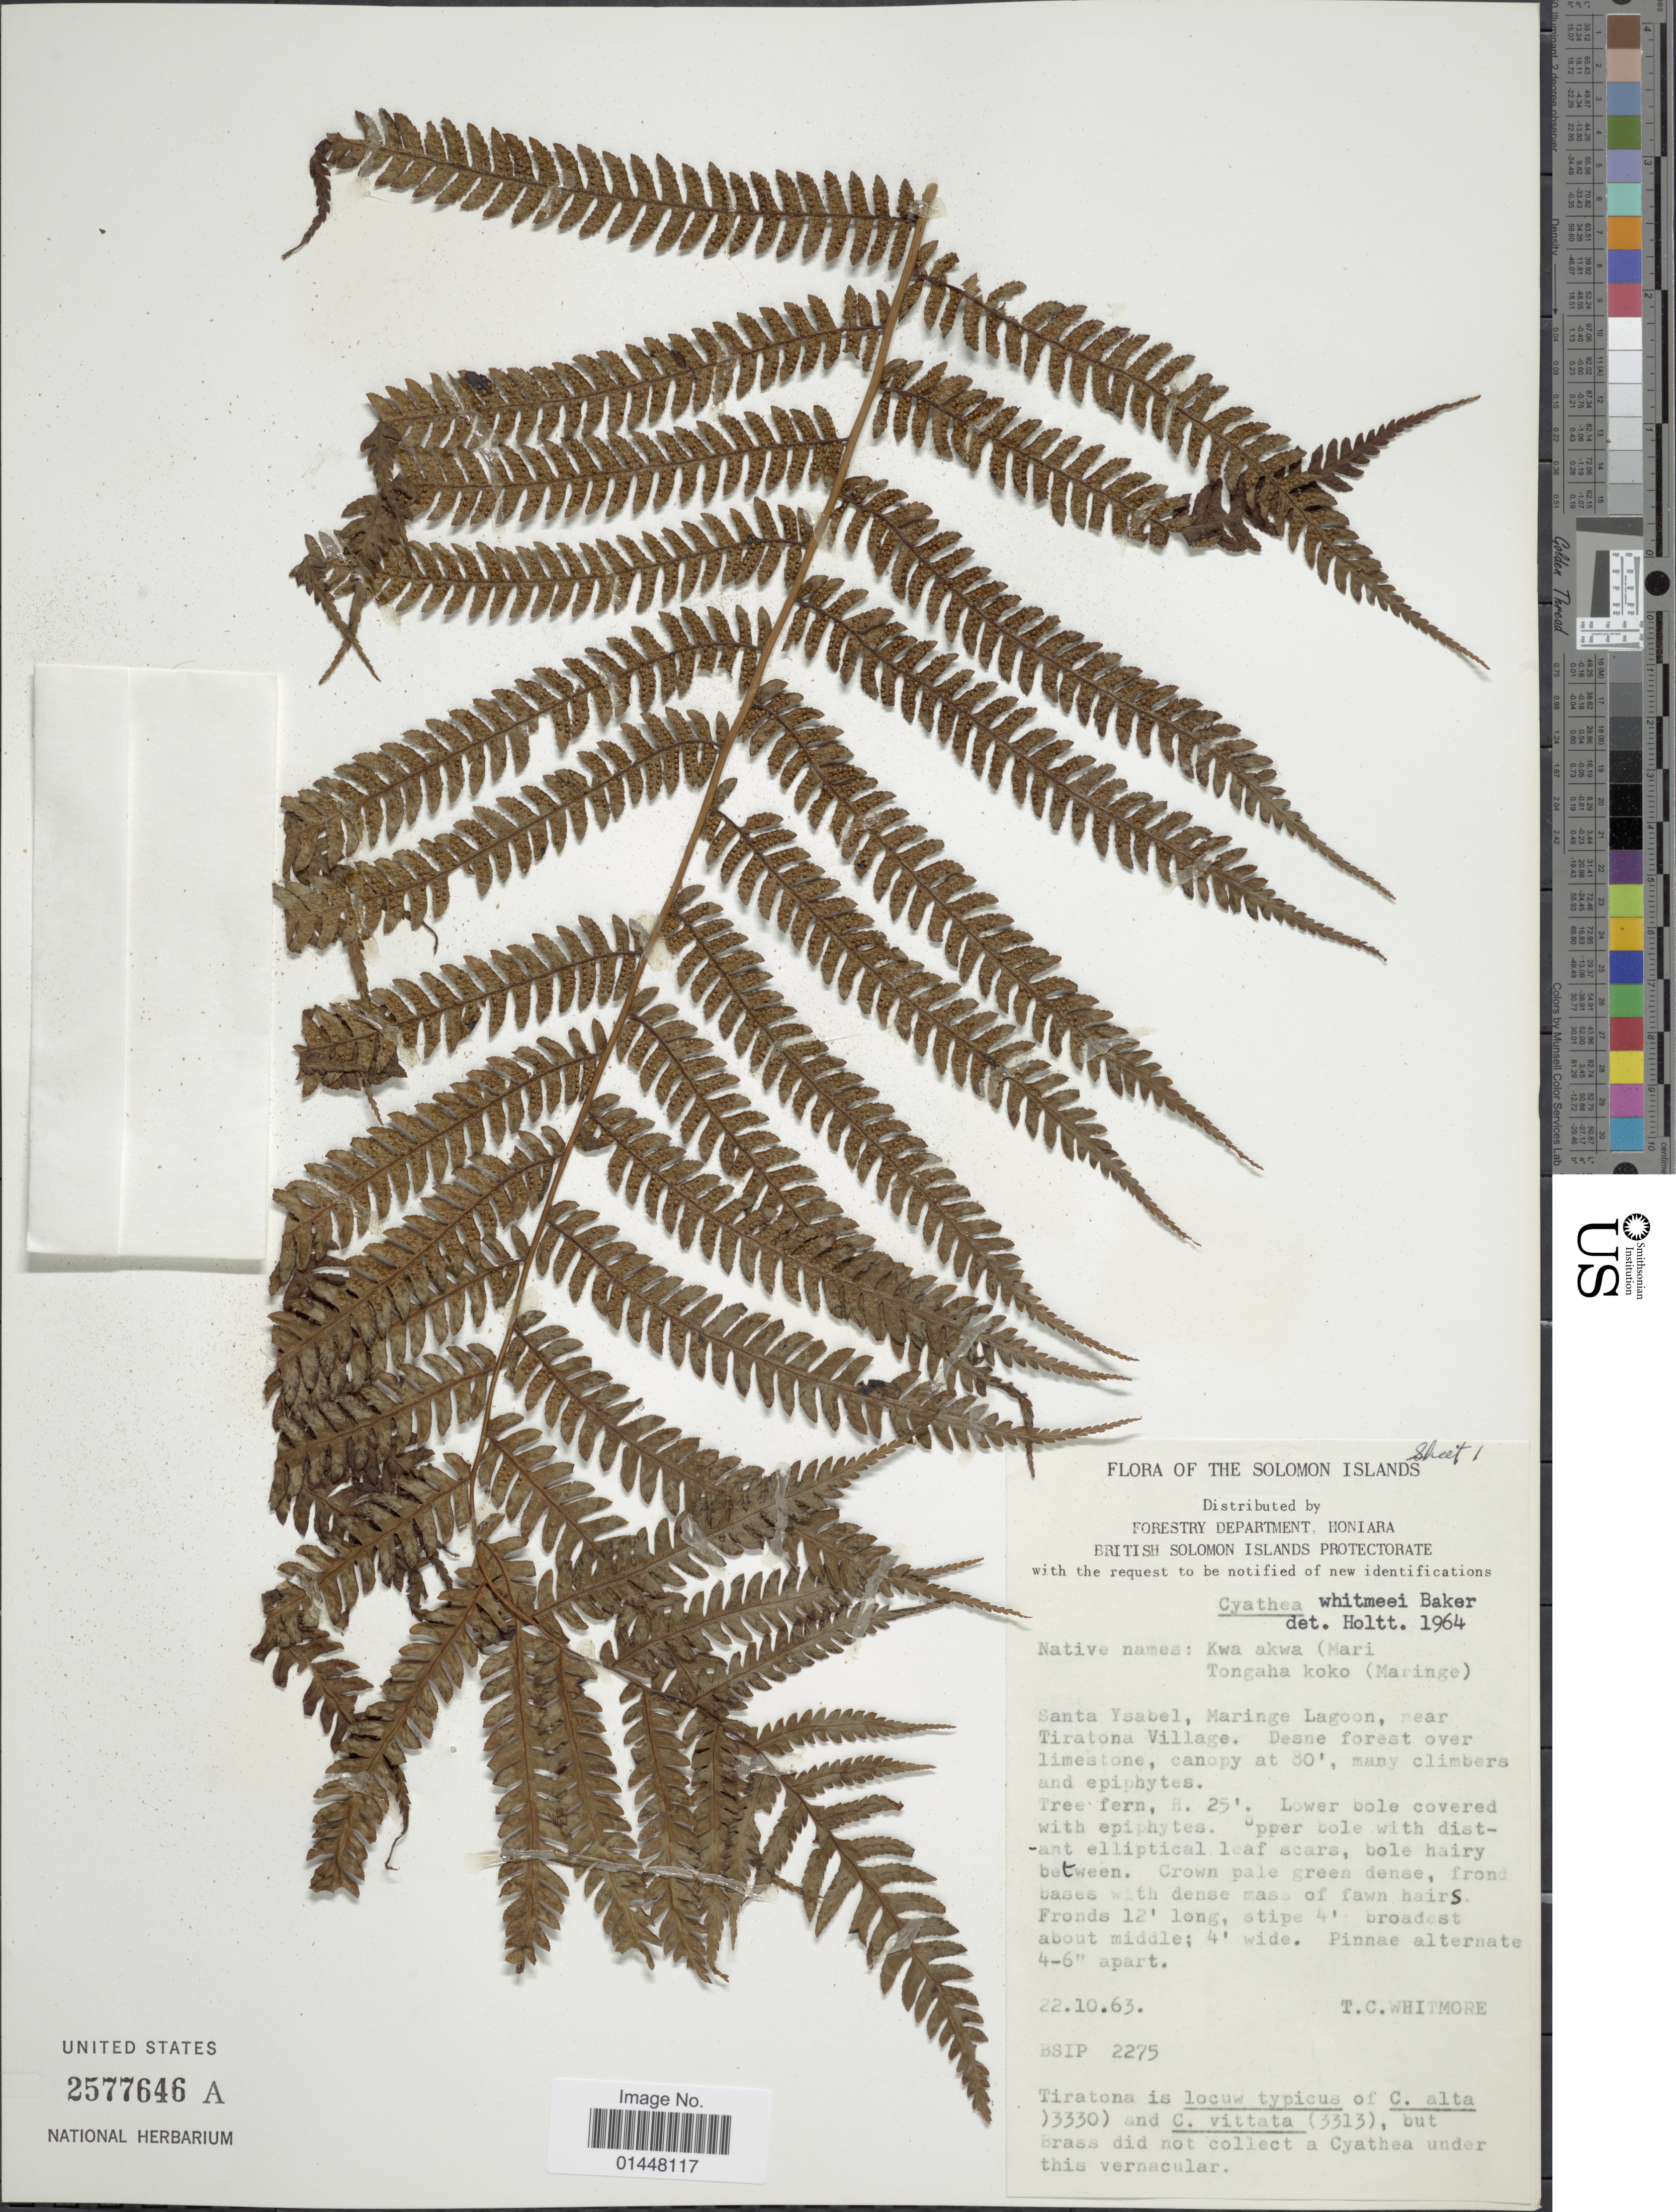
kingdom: Plantae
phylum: Tracheophyta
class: Polypodiopsida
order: Cyatheales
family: Cyatheaceae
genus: Sphaeropteris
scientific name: Sphaeropteris samoensis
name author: (Baker)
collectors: T. C. Whitmore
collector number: BSIP 2275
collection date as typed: Transcribed d/m/y: 22/10/63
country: Solomon Islands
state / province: Solomon Islands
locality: Santa Ysabel, Maringe Lagoon, near Tiratona Village. Dense forest over limestone, canopy at 80'.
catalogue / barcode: US 2577646A